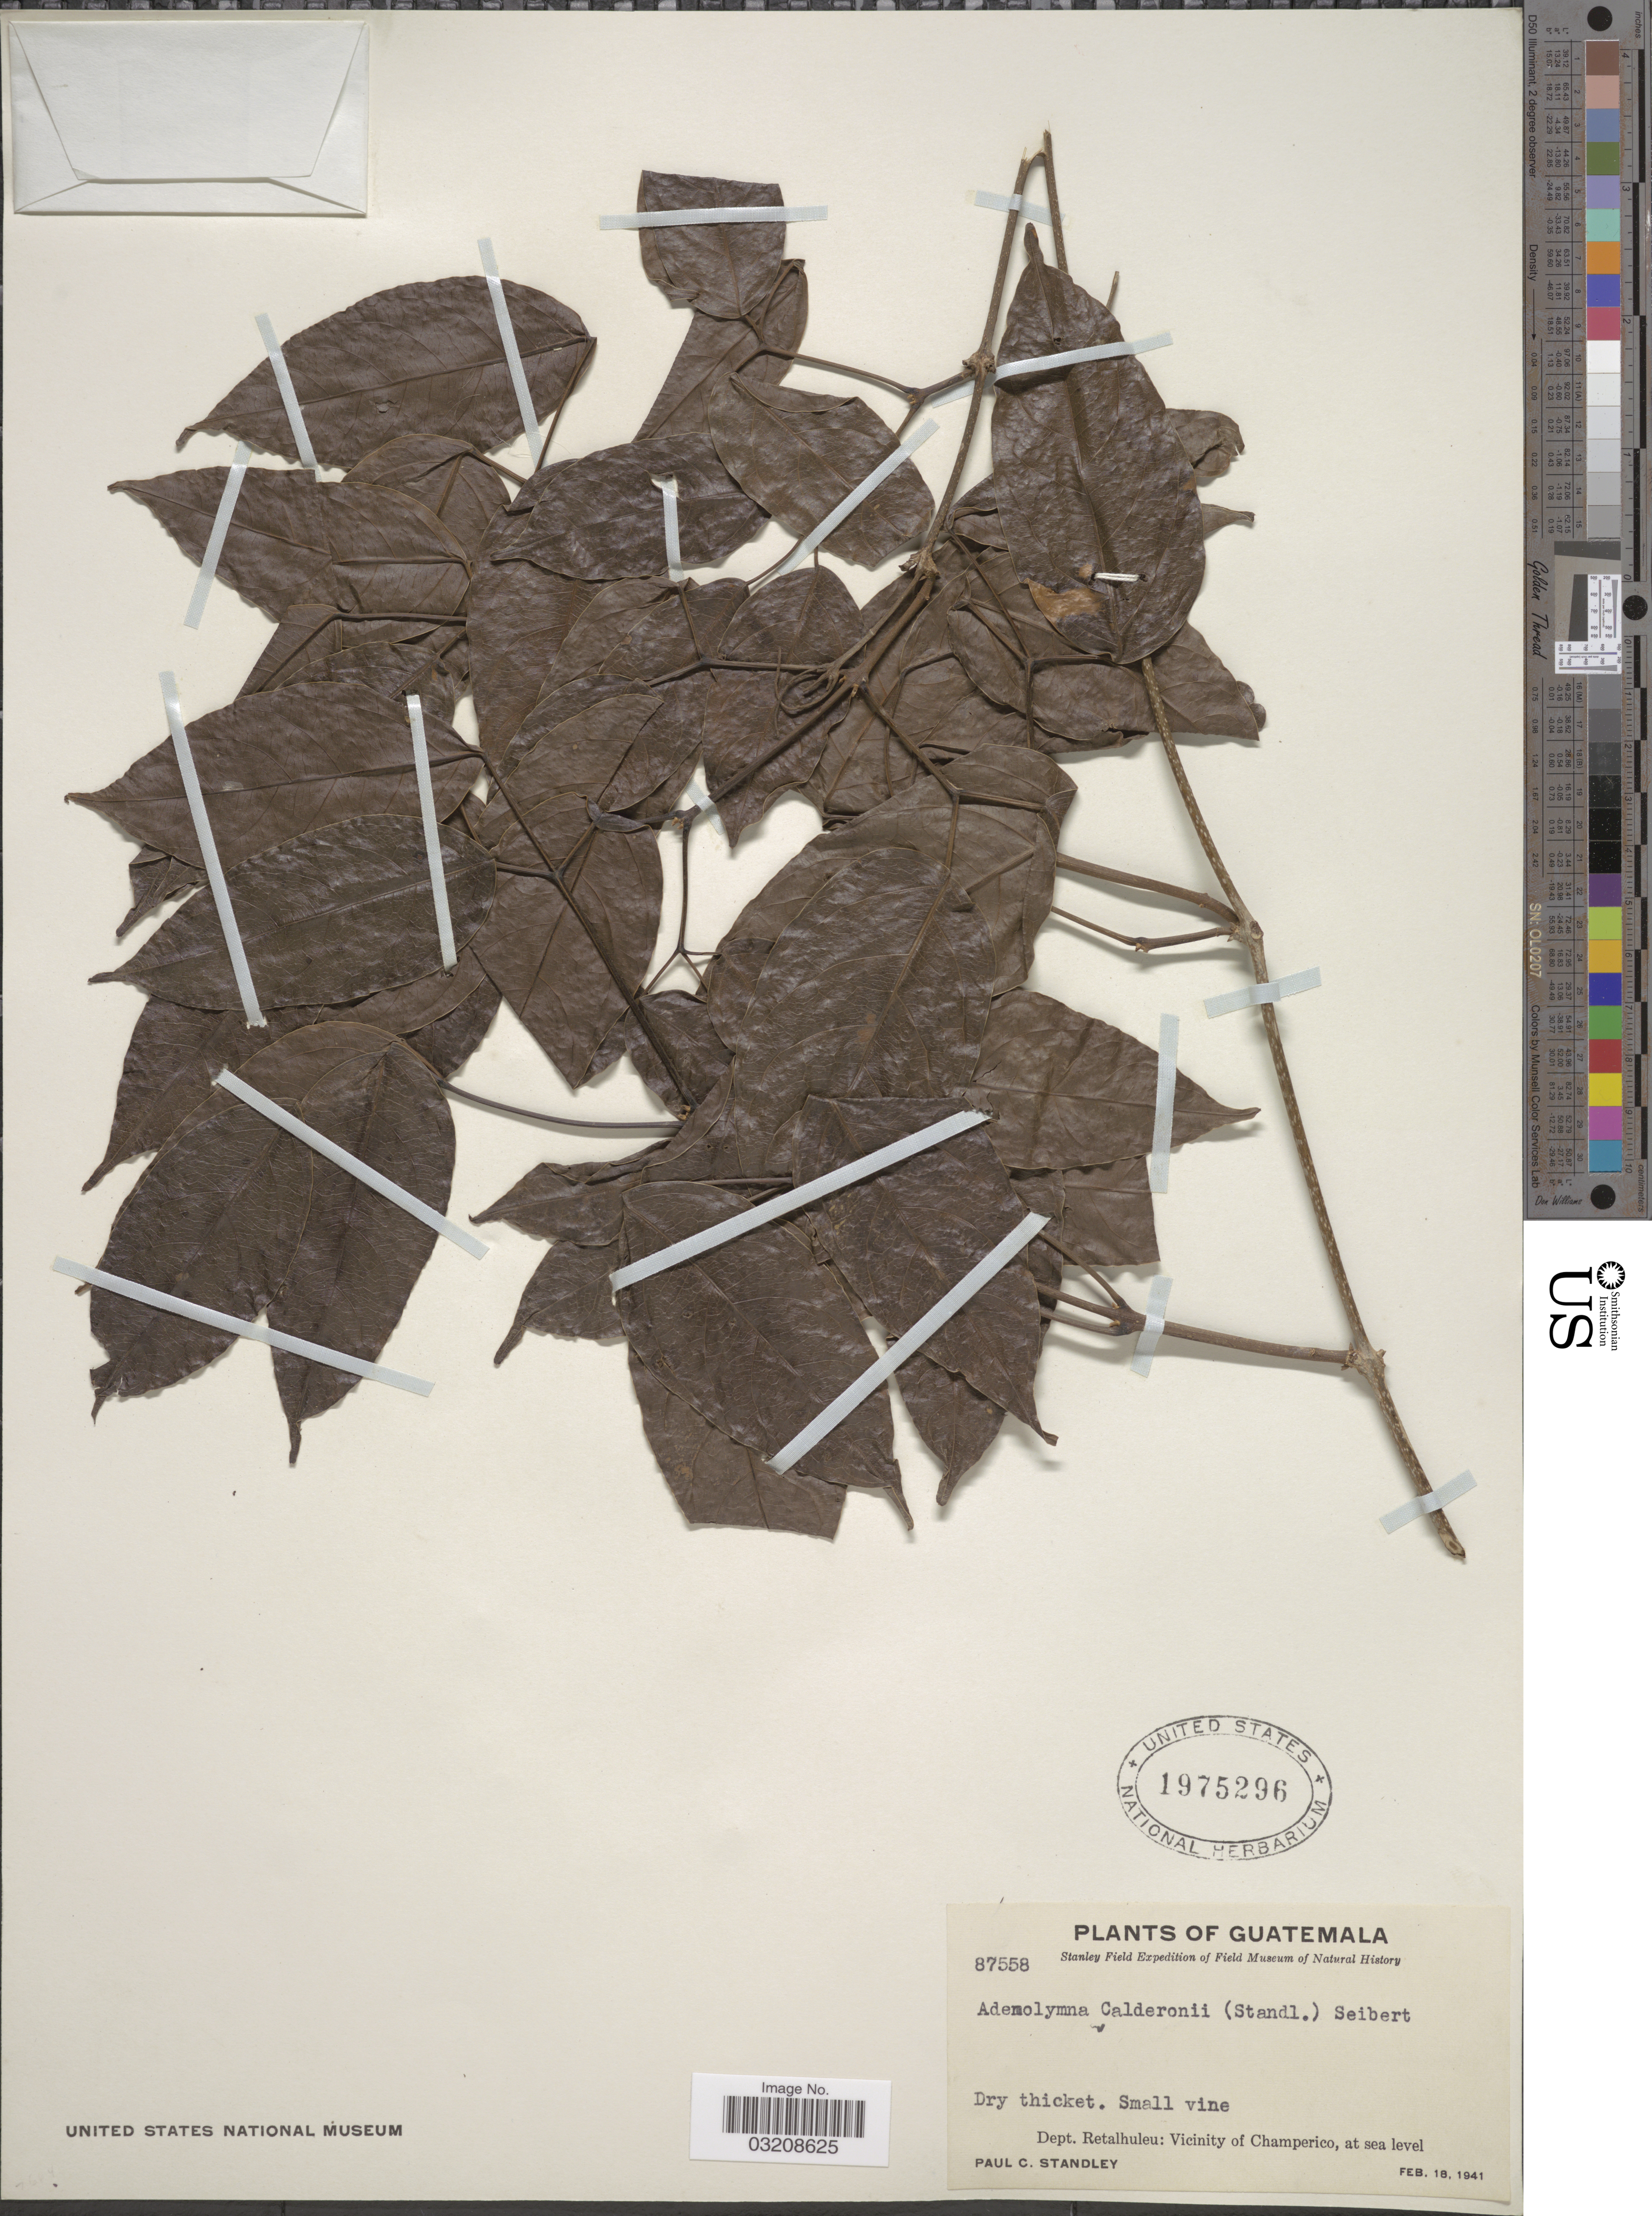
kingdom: Plantae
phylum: Tracheophyta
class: Magnoliopsida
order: Lamiales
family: Bignoniaceae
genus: Adenocalymma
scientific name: Adenocalymma calderonii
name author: (Standl.) Seibert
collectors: P. C. Standley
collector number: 87558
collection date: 1941-02-18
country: Guatemala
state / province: Retalhuleu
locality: Dept. Retalhuleu: Vicinity of Champerico.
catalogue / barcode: US 1975296